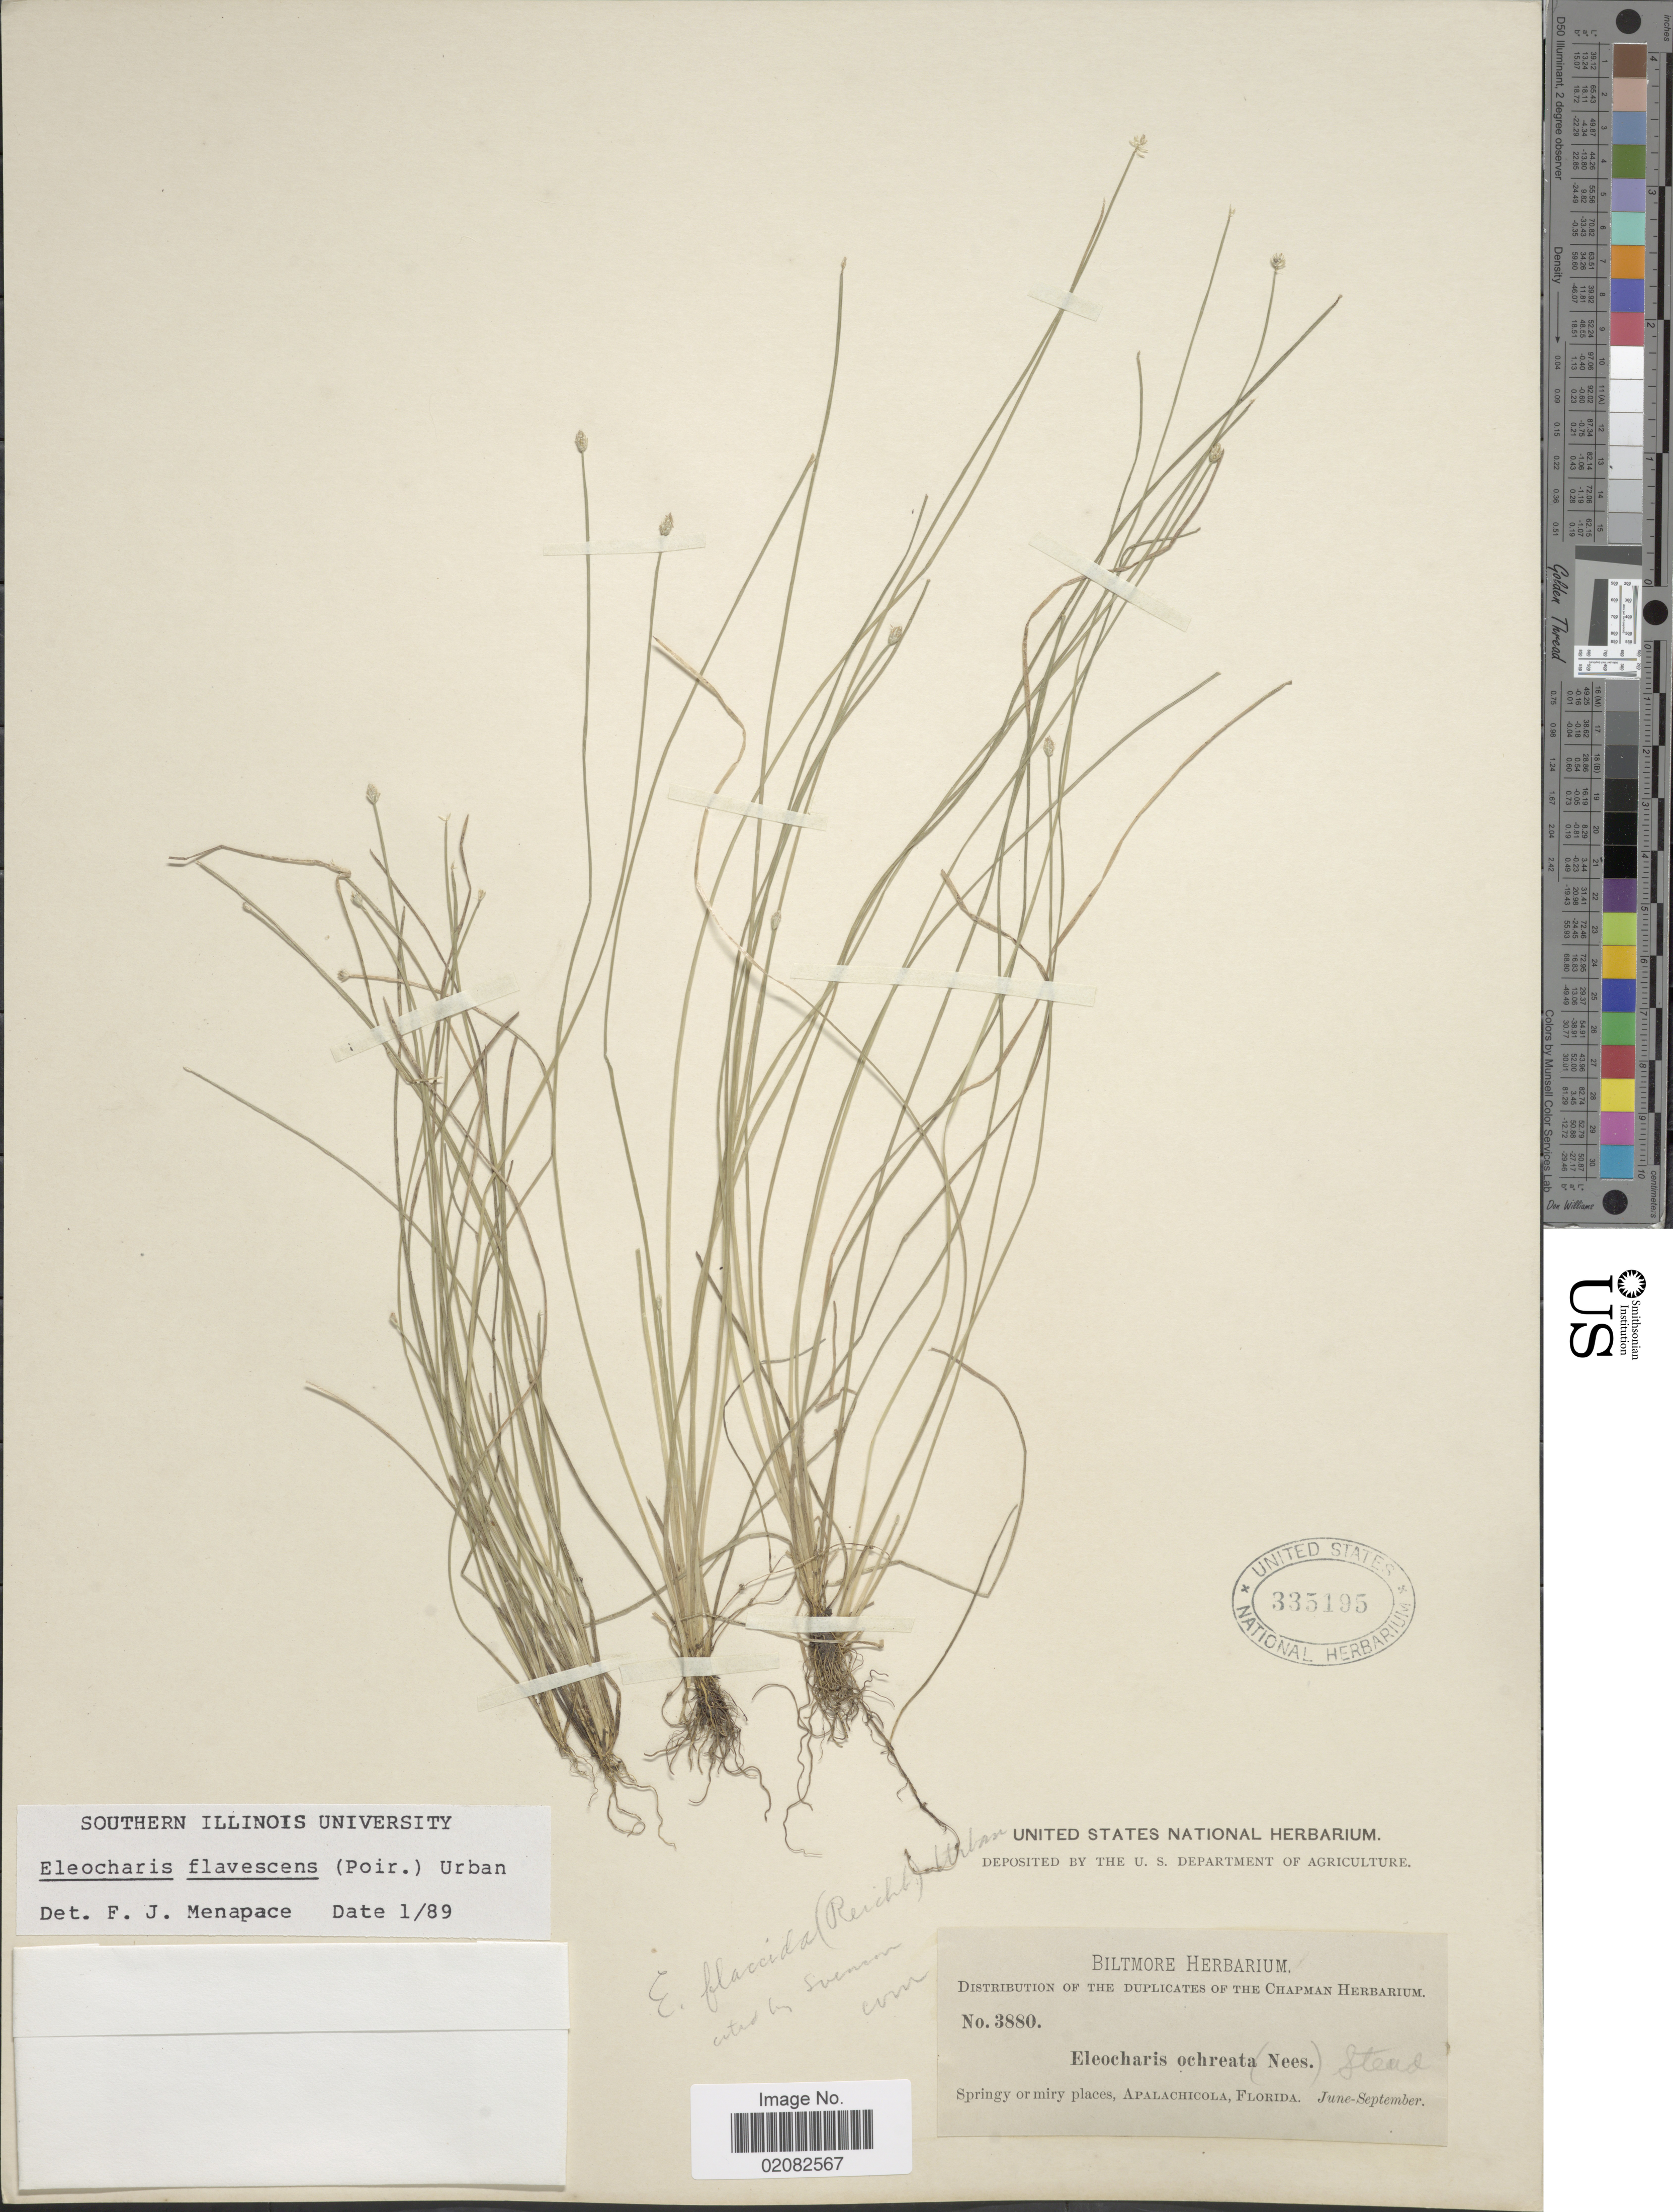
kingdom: Plantae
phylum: Tracheophyta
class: Liliopsida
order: Poales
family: Cyperaceae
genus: Eleocharis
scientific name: Eleocharis flavescens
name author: (Poir.) Urb.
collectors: ex herb. Biltmore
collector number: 3880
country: United States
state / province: Florida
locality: Apalachicola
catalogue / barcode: US 335195